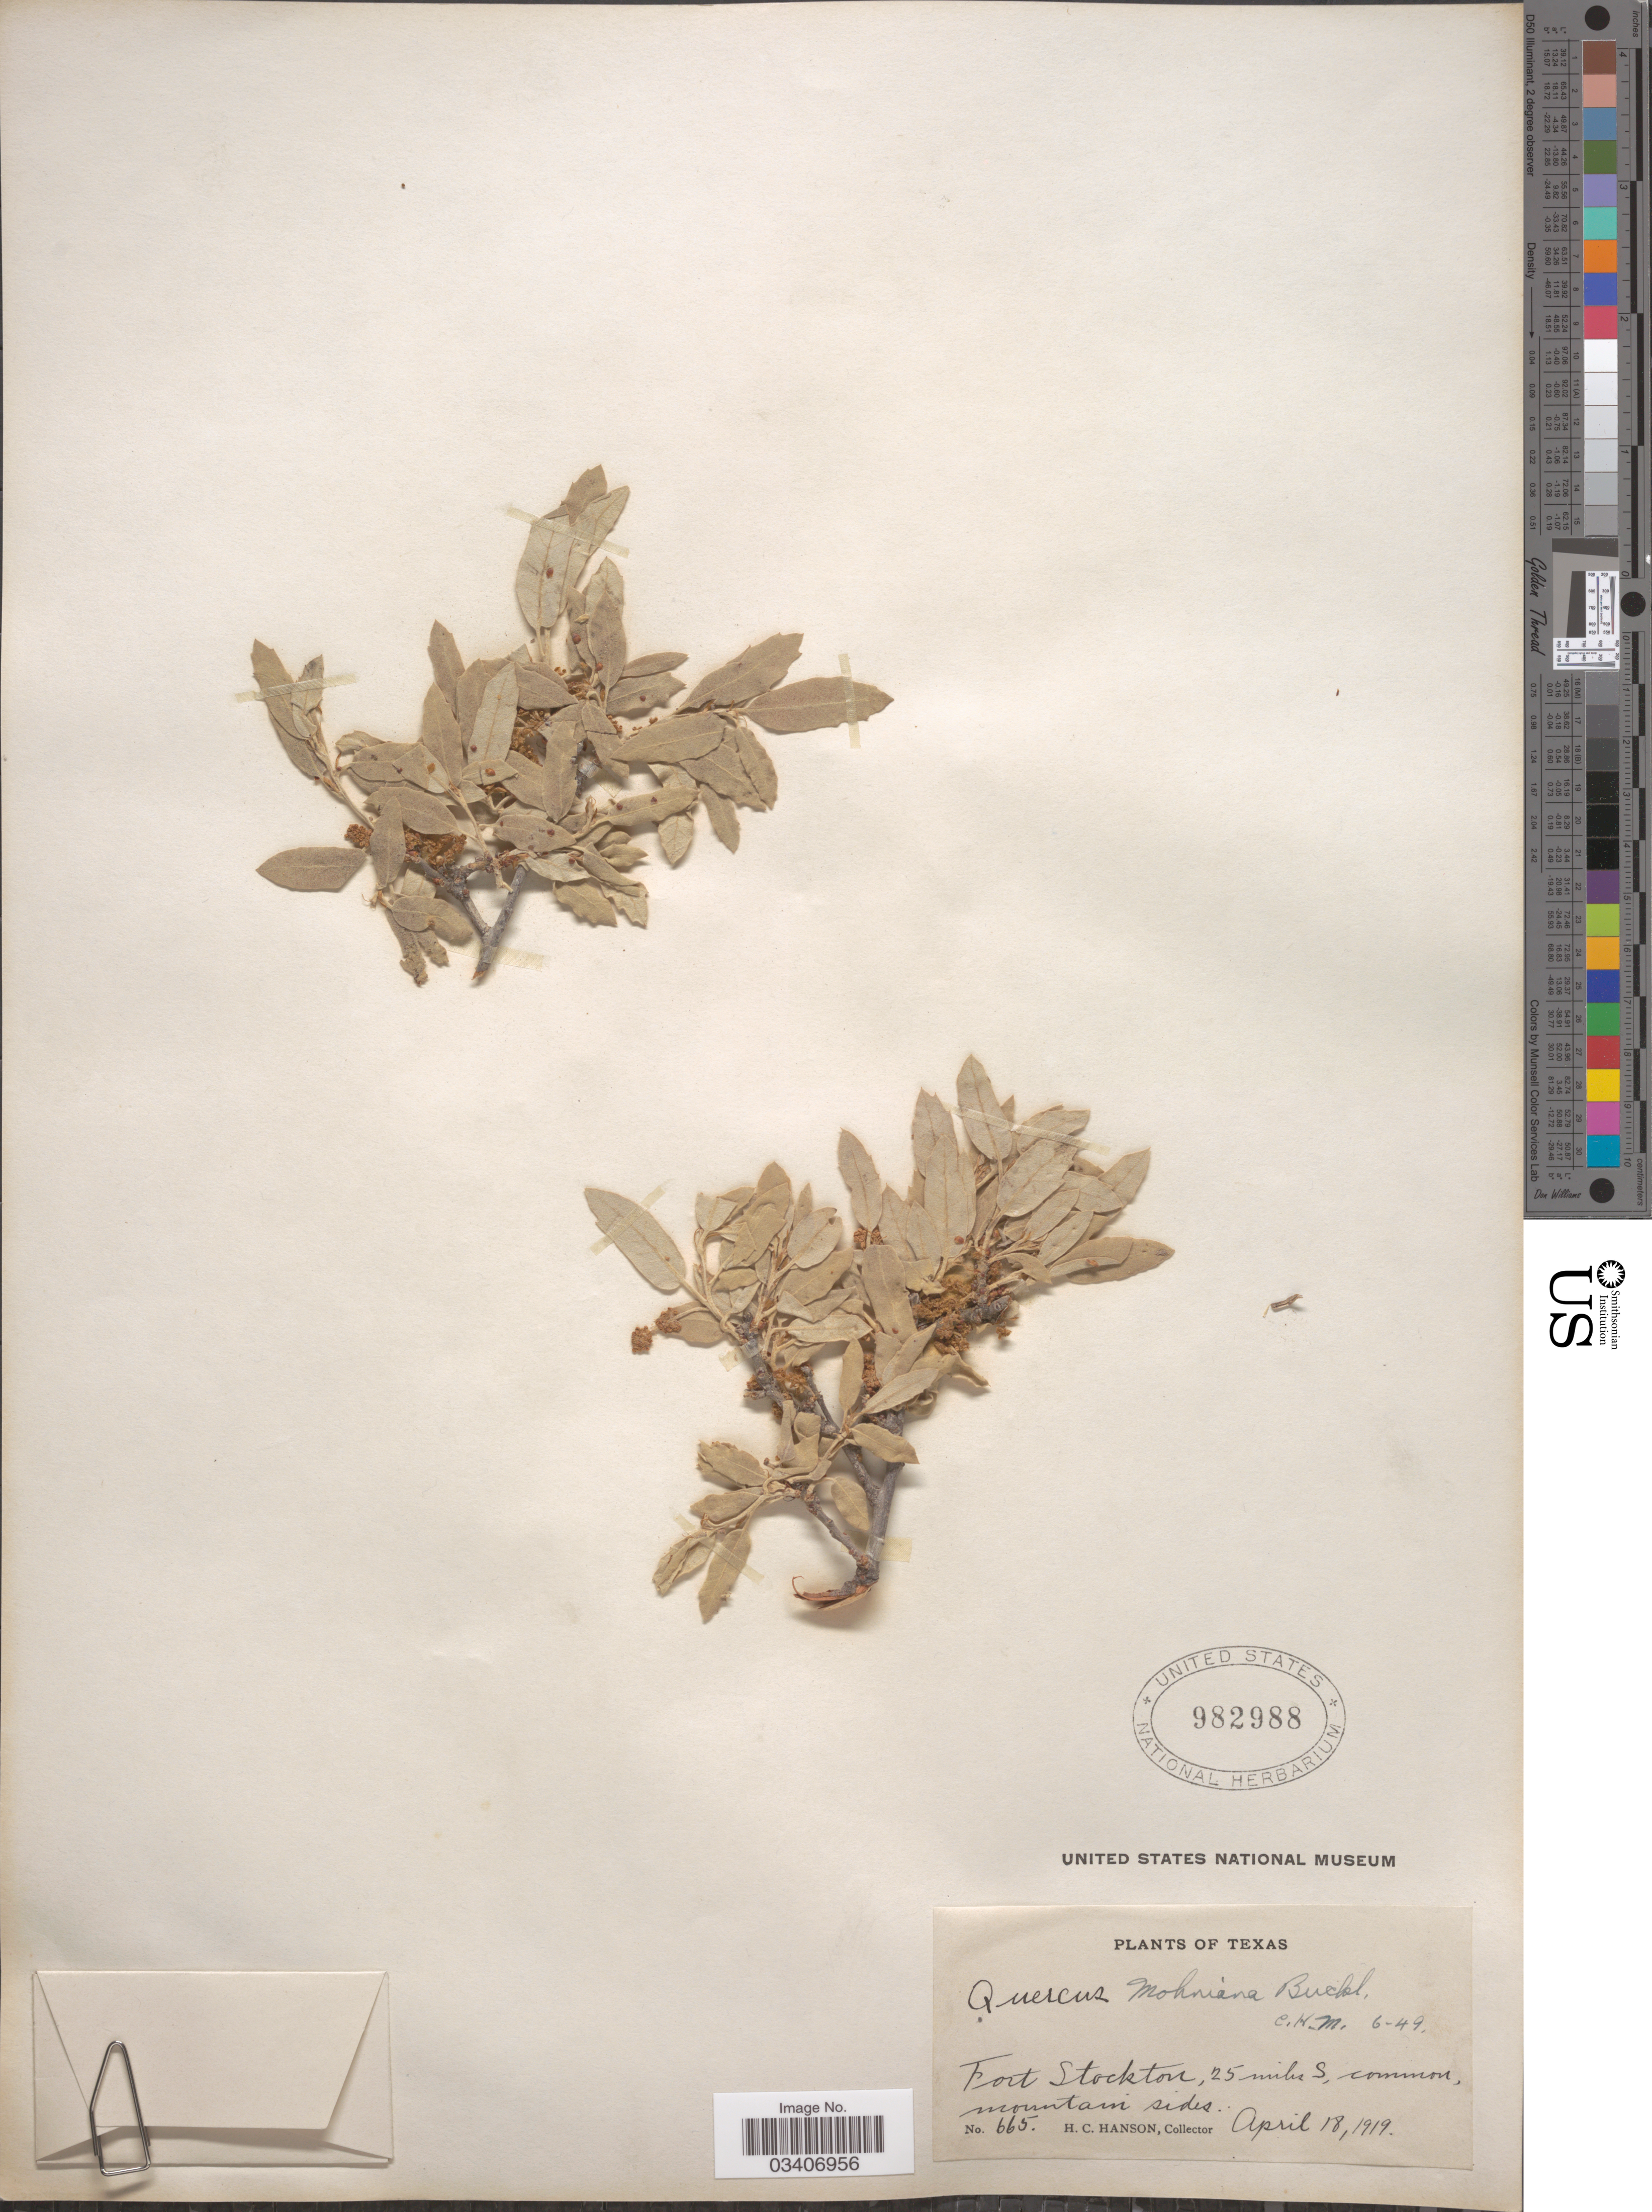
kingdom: Plantae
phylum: Tracheophyta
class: Magnoliopsida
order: Fagales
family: Fagaceae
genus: Quercus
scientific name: Quercus mohriana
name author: Buckley ex Rydb.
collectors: H. Hanson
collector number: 665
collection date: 1919-04-18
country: United States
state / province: Texas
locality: Fort Stockton, 25 miles S, common, mountain sides.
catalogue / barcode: US 982988